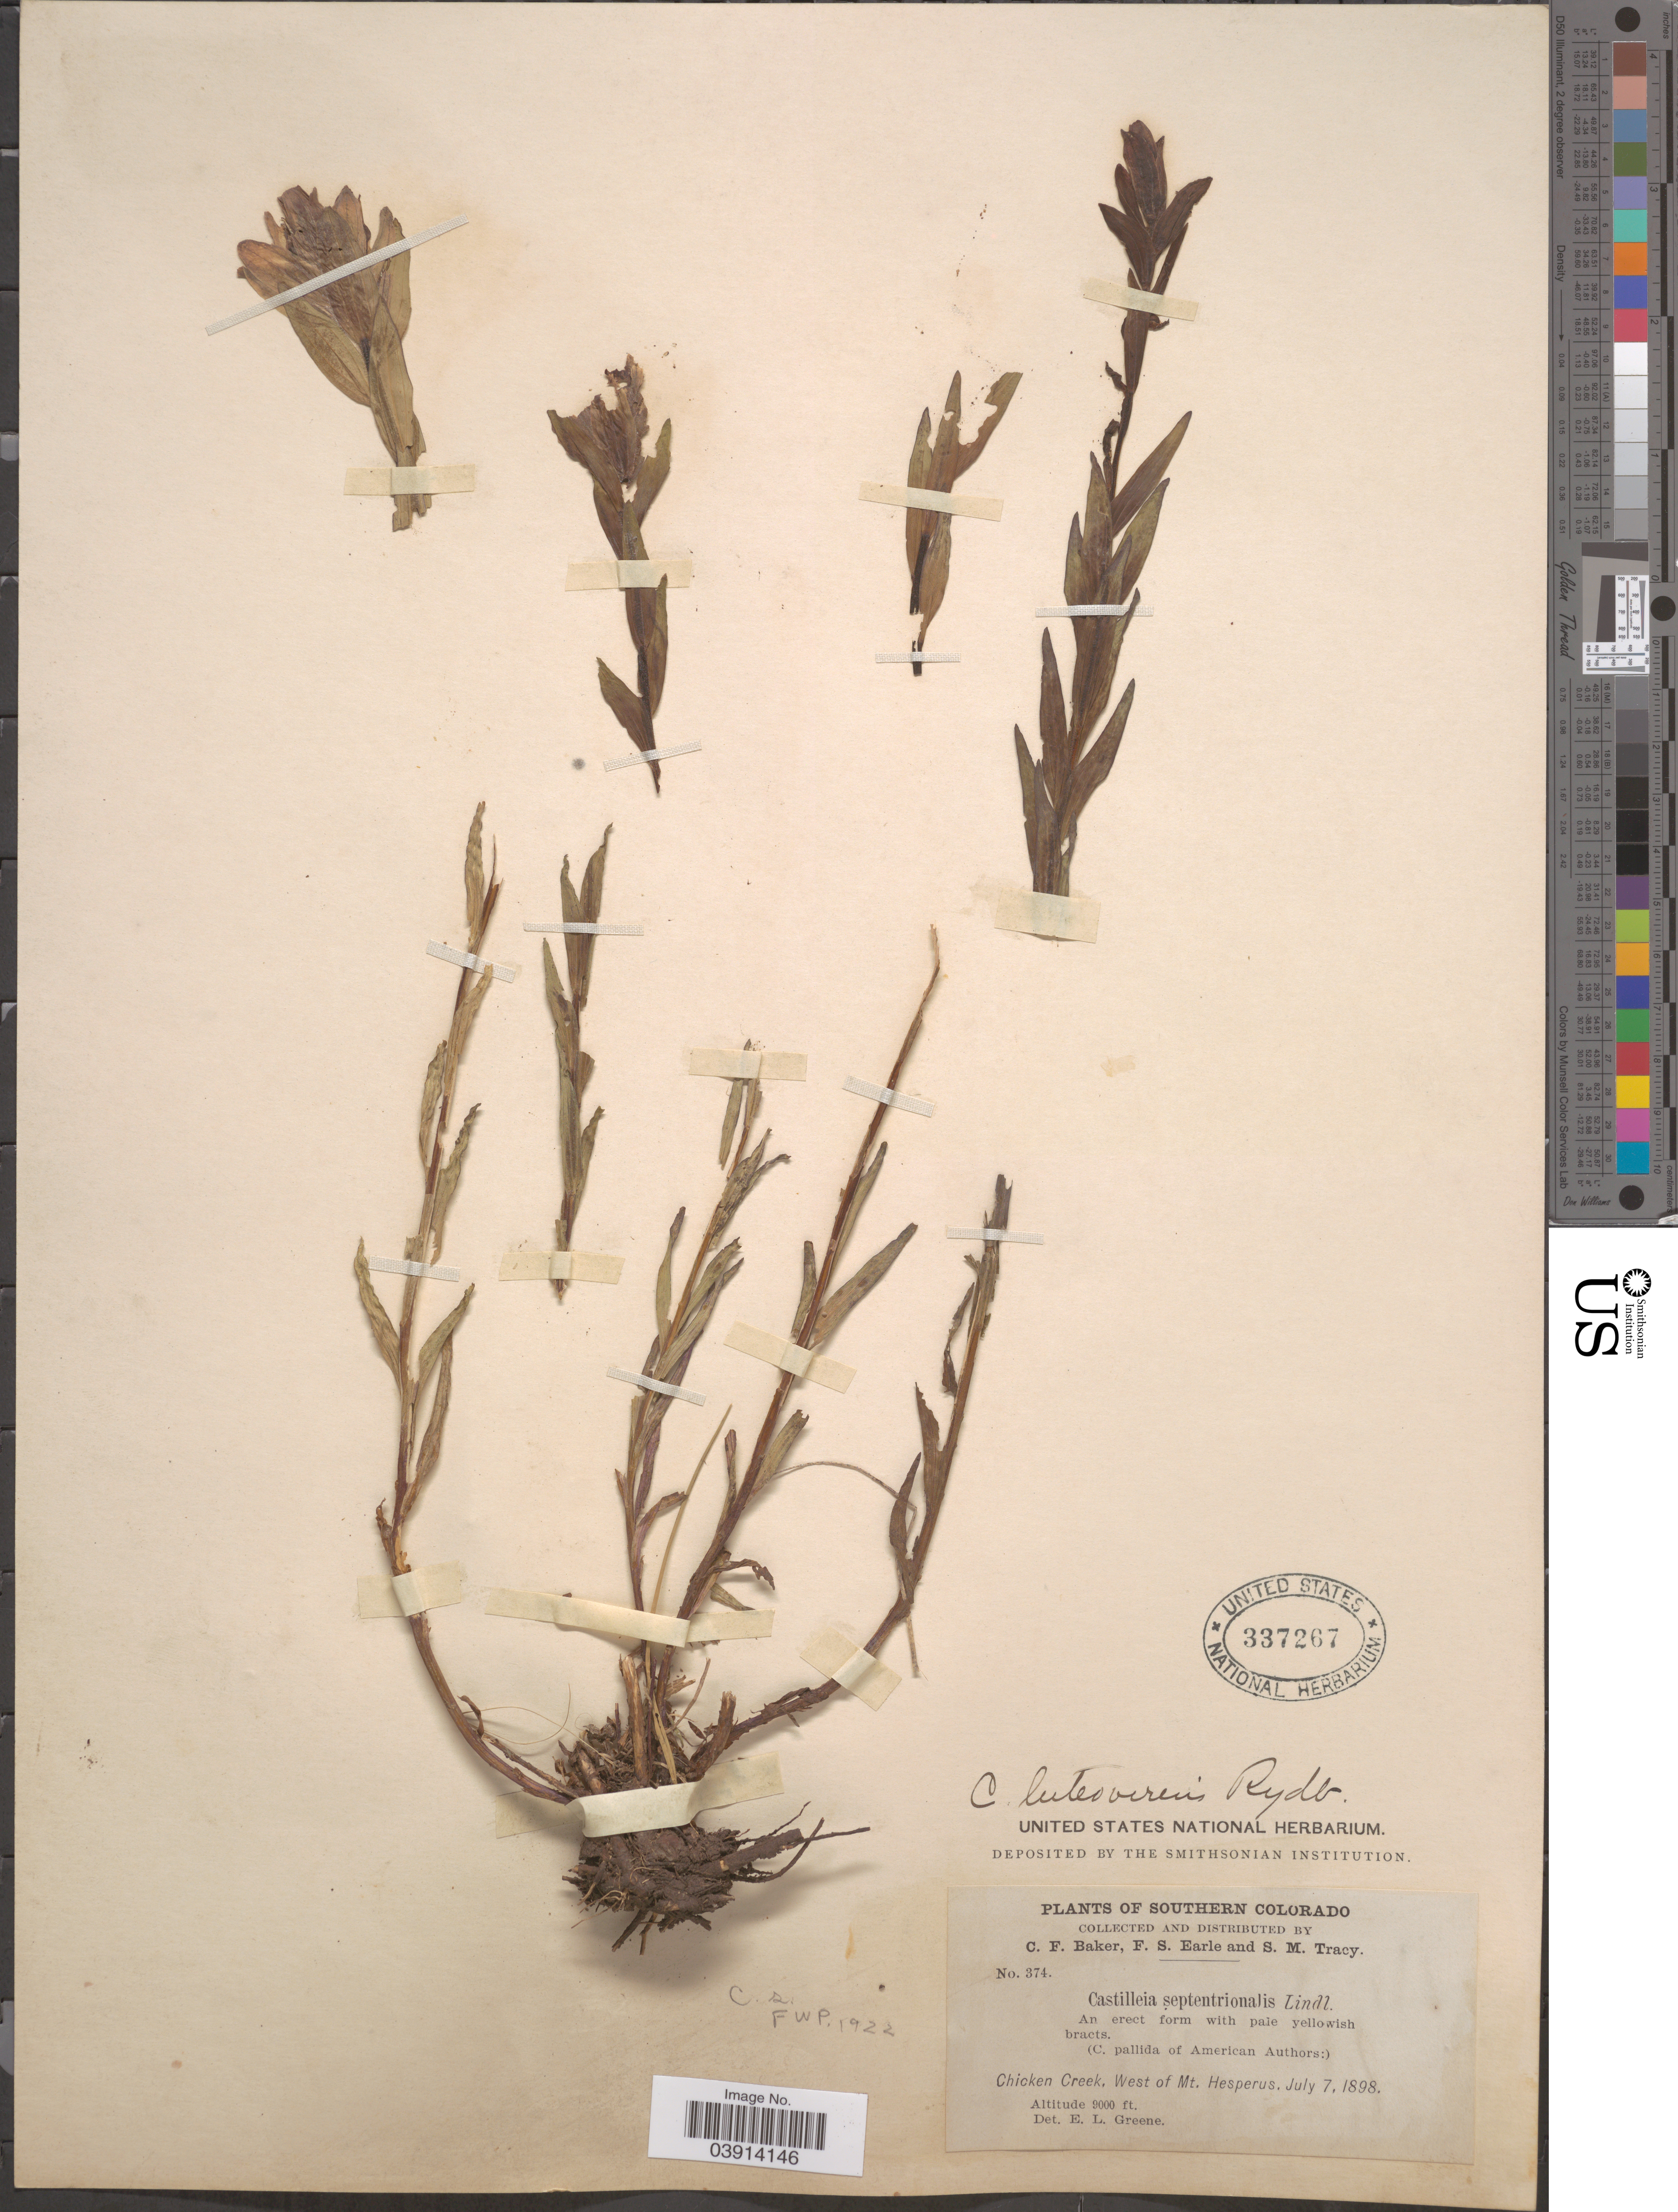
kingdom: Plantae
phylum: Tracheophyta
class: Magnoliopsida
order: Lamiales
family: Orobanchaceae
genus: Castilleja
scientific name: Castilleja septentrionalis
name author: Lindl.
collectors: C. F. Baker, F. S. Earle & S. M. Tracy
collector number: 374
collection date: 1898-07-07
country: United States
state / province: Colorado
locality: Southern Colorado. Chicken Creek, West of Mt. Hesperus.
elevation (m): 2743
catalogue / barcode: US 337267